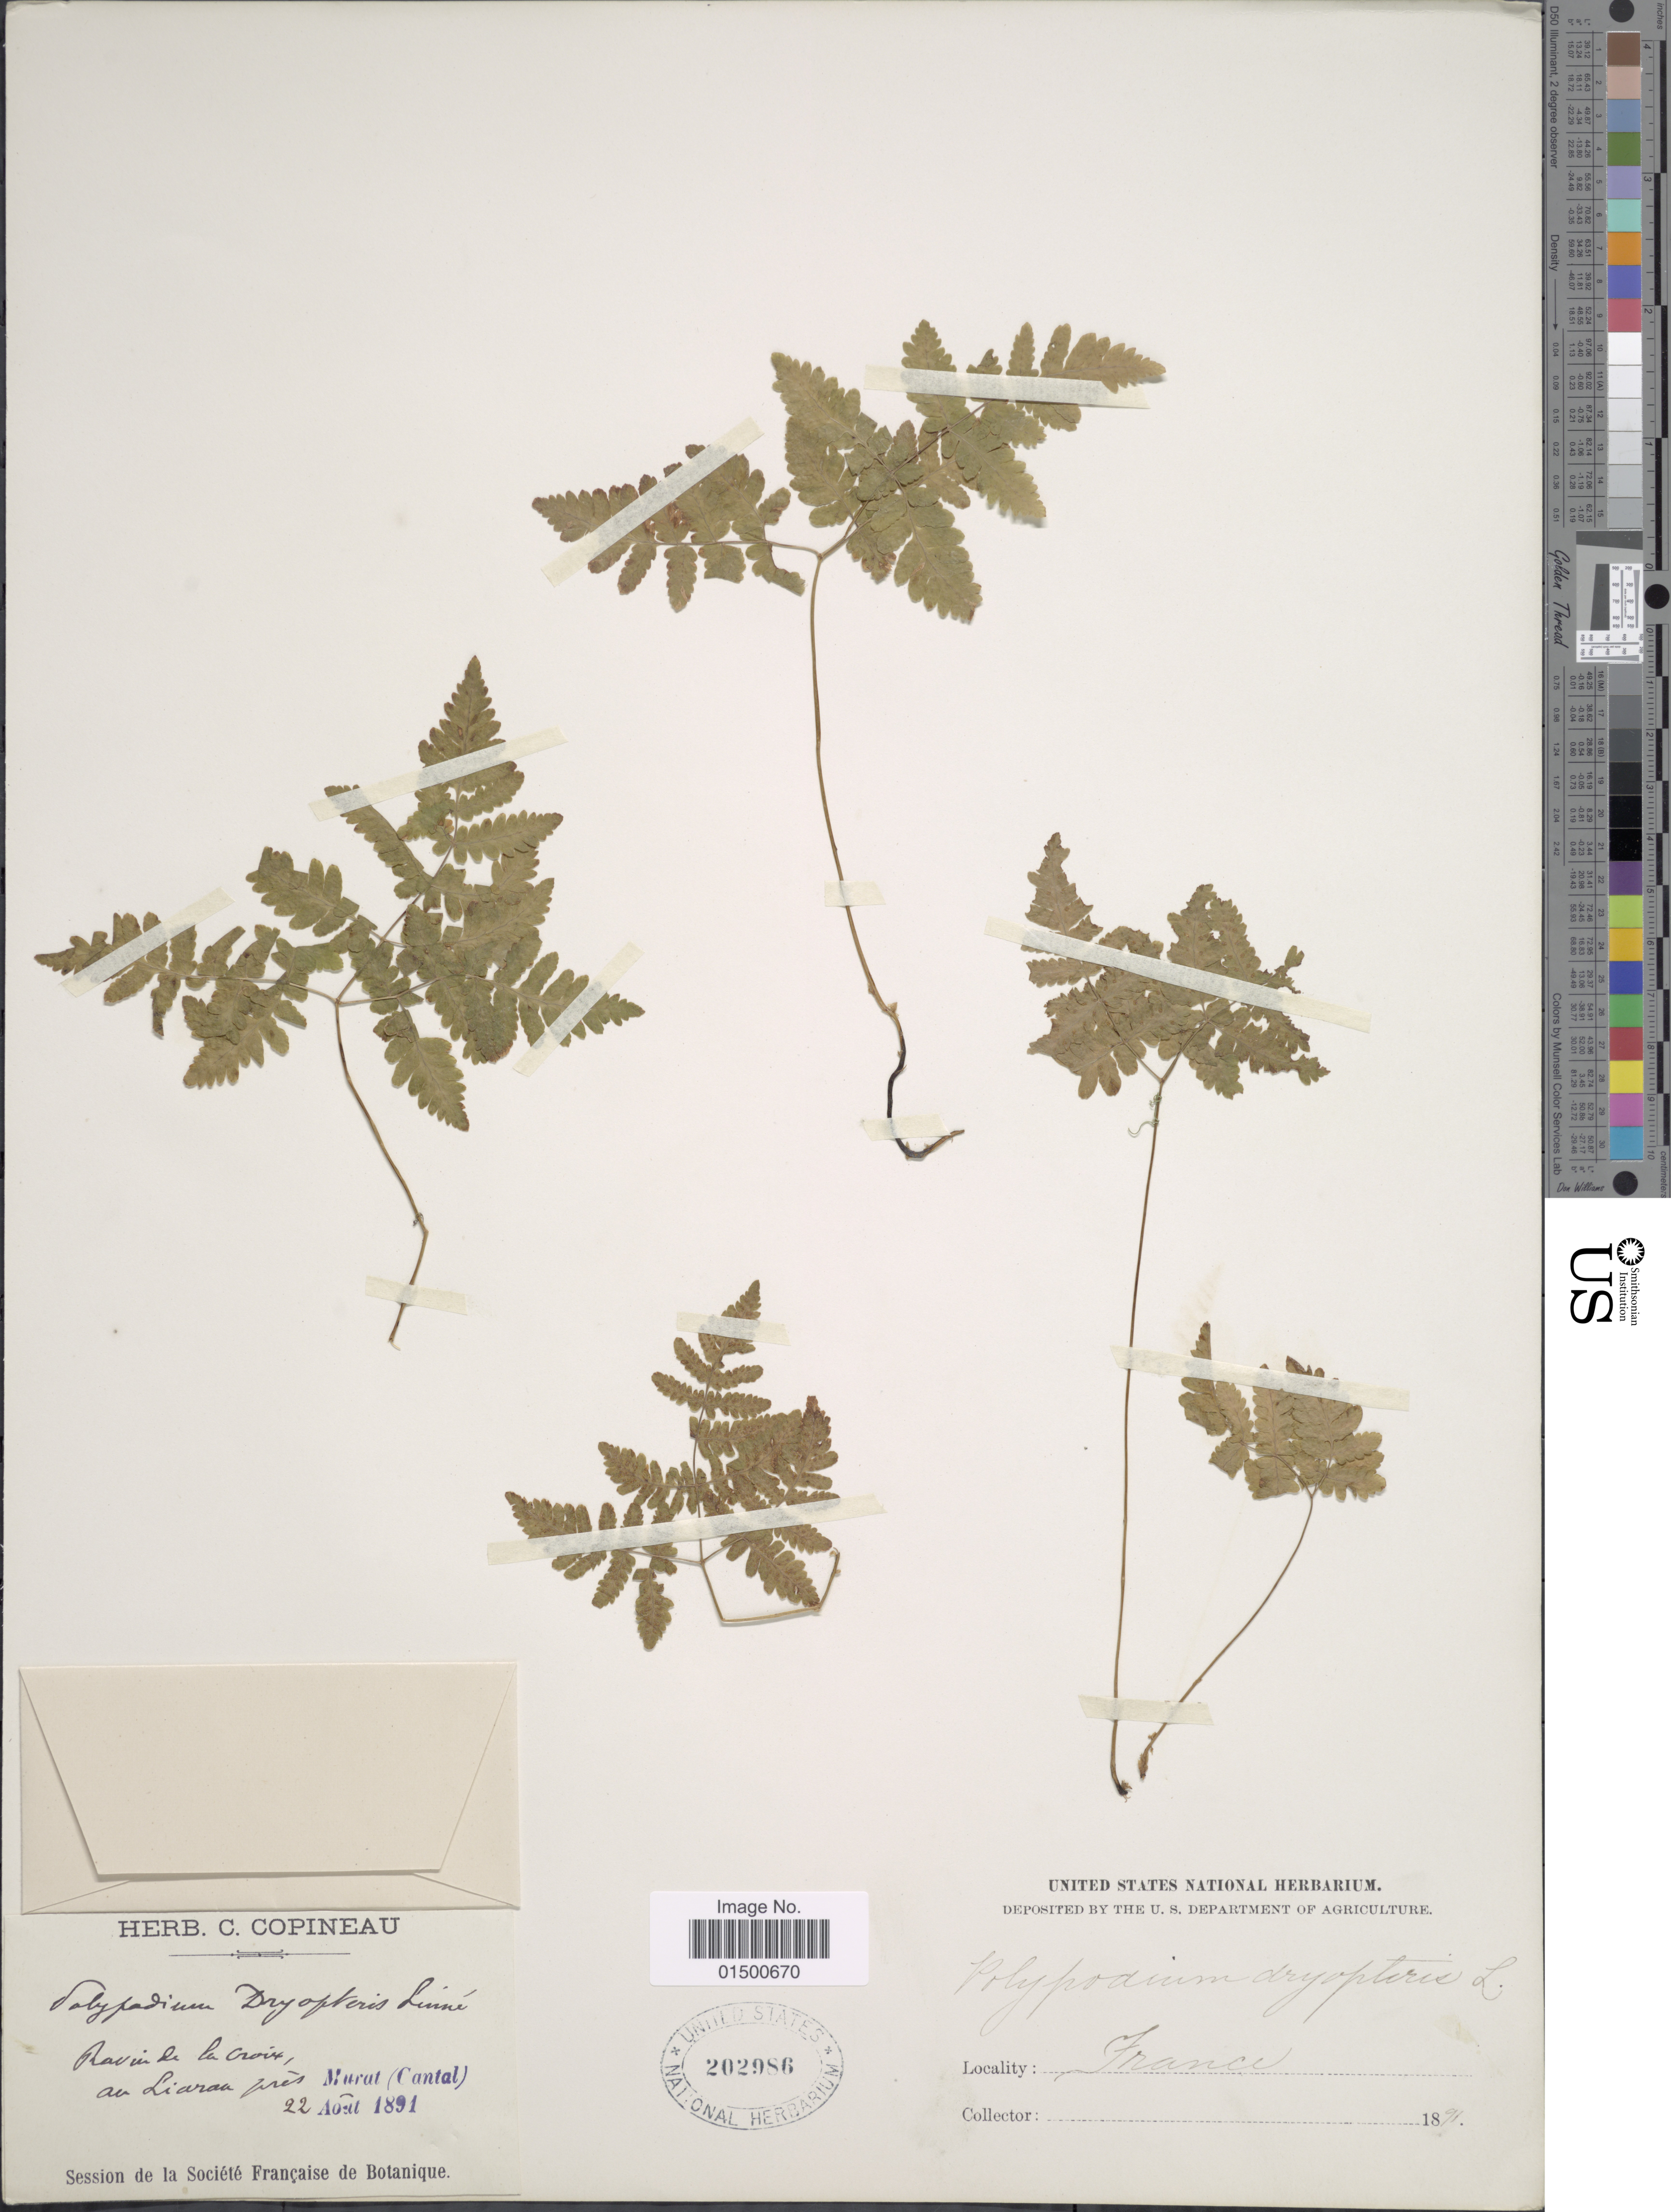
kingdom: Plantae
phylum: Tracheophyta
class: Polypodiopsida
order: Polypodiales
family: Cystopteridaceae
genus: Gymnocarpium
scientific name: Gymnocarpium disjunctum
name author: (Rupr.) Ching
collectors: C. Copineau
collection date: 1891-08-22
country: France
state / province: Auvergne-Rhône-Alpes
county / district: Cantal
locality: Ravin de la Croix au Lioran près Murat (Cantal).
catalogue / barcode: US 202986